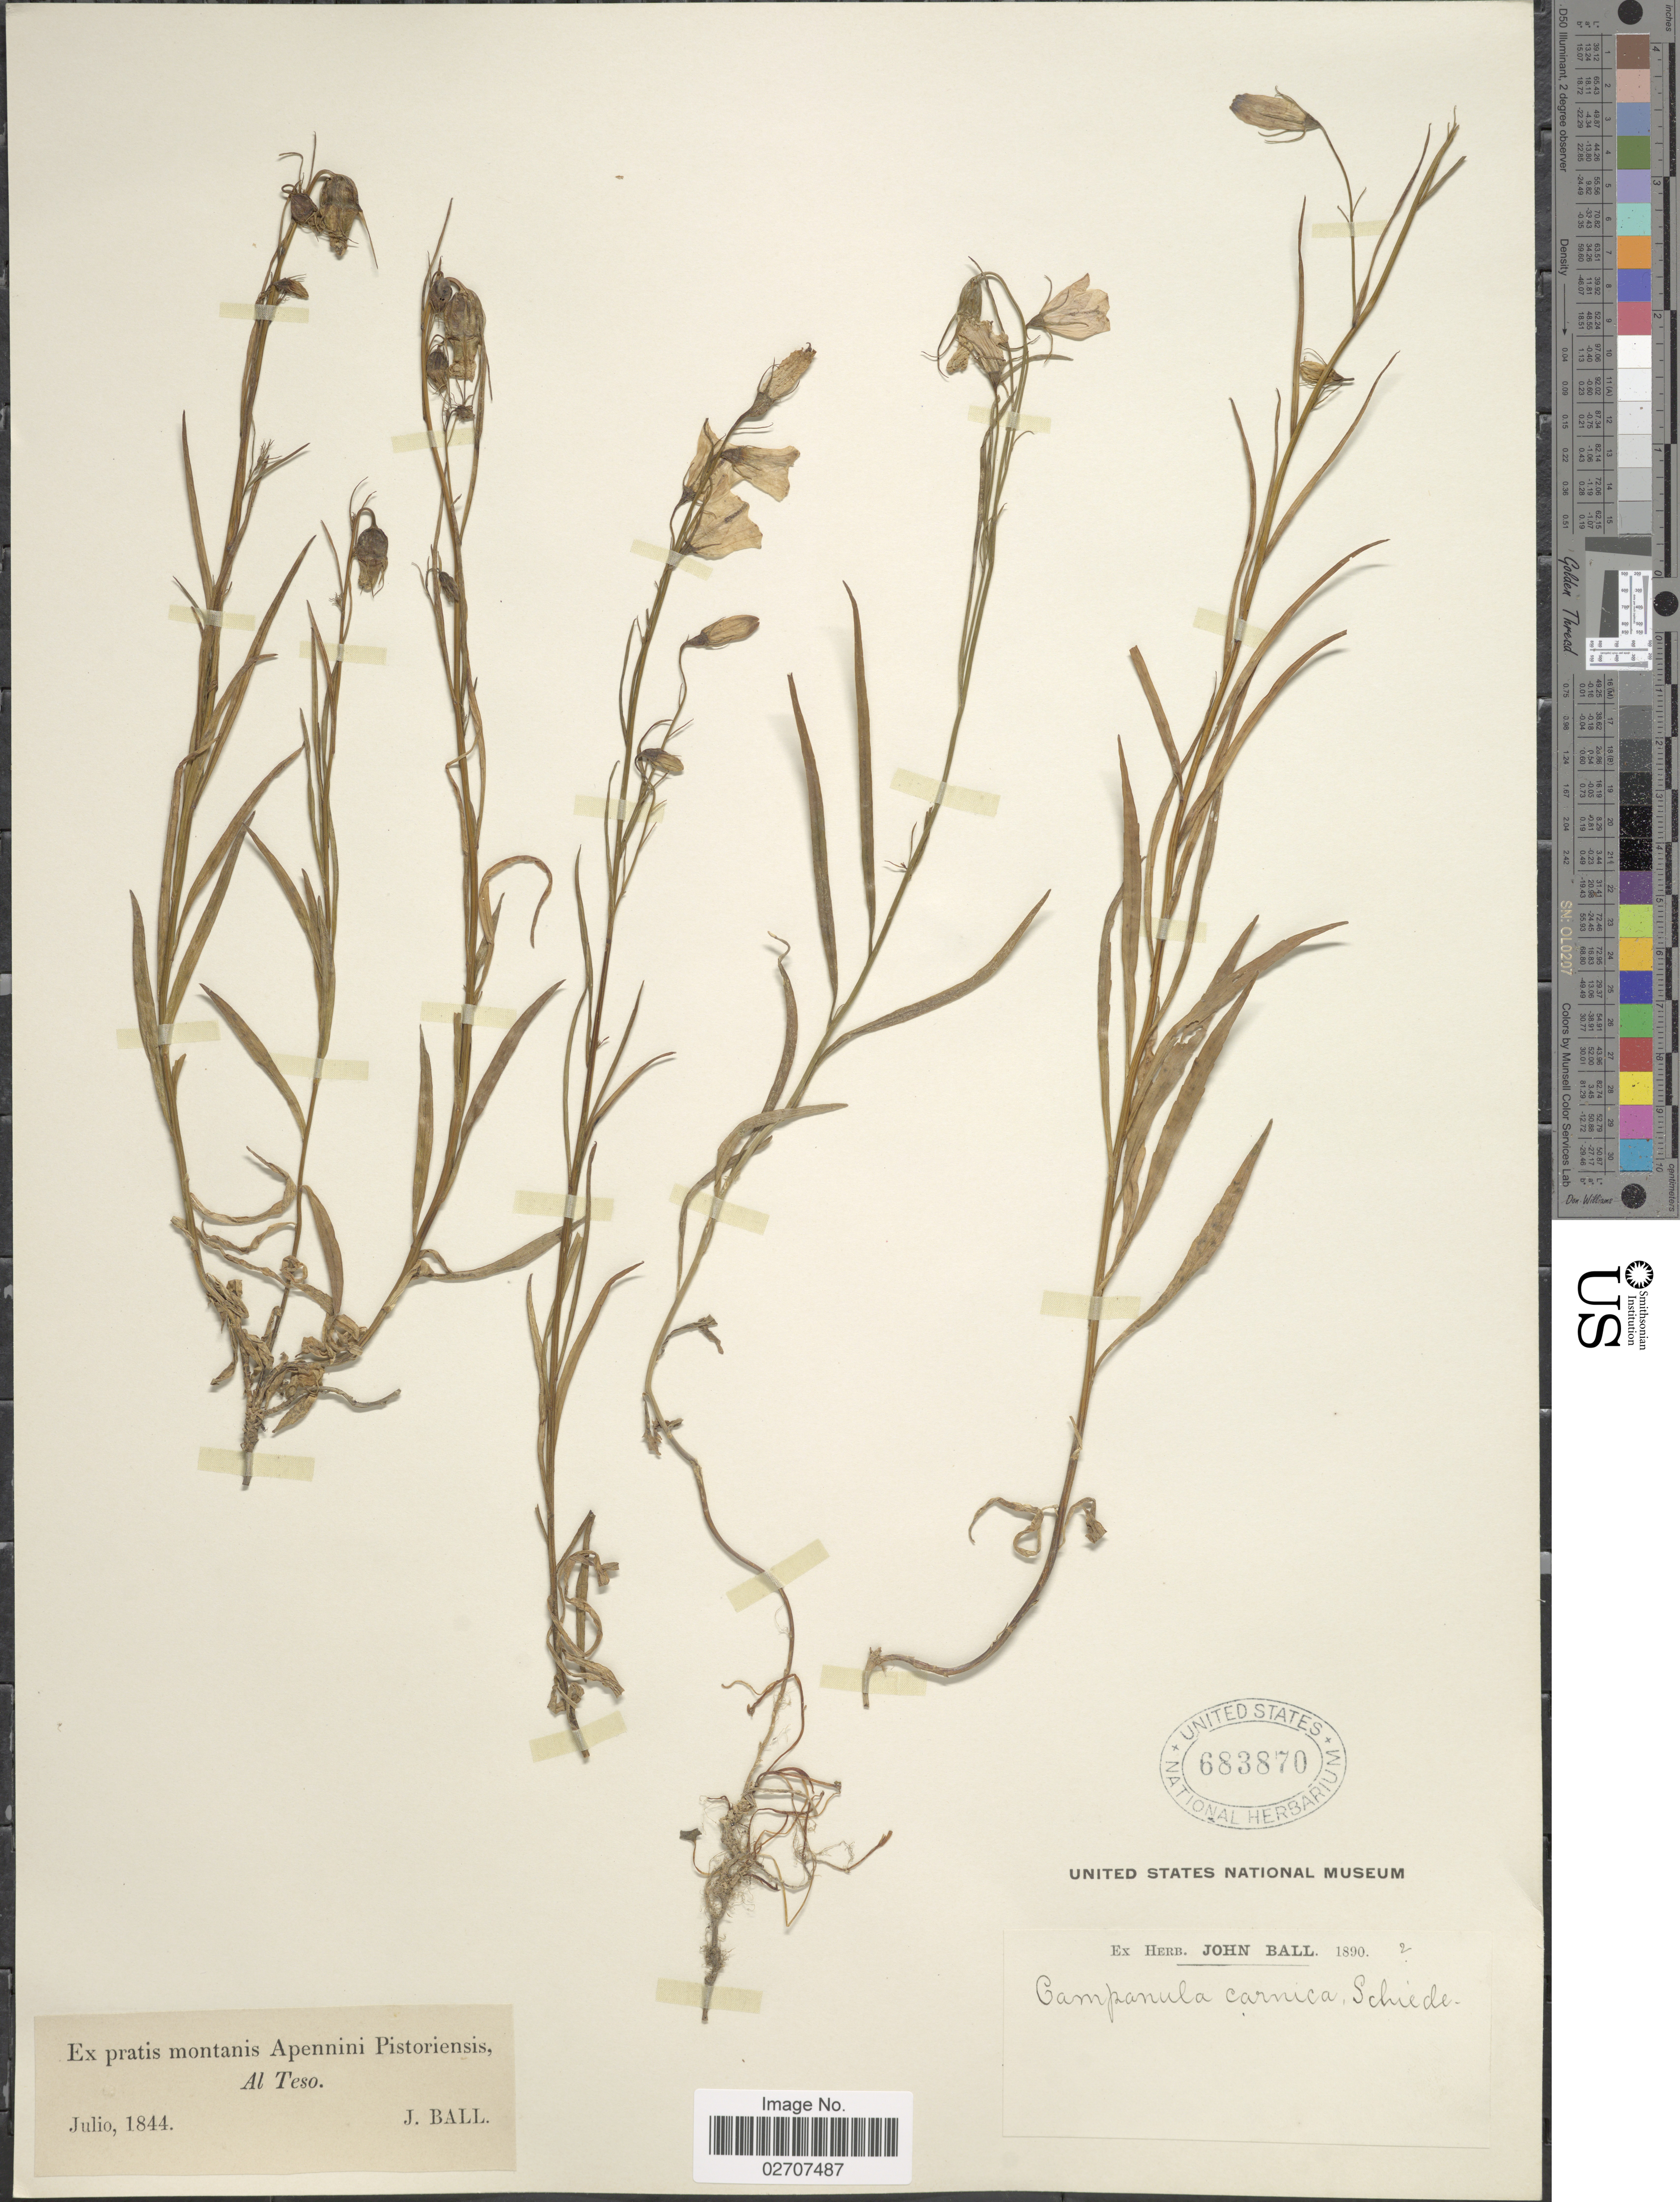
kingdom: Plantae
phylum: Tracheophyta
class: Magnoliopsida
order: Asterales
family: Campanulaceae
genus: Campanula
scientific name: Campanula carnica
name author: Schiede ex Mert. & W.D.J. Koch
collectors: J. Ball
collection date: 1844-07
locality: Ex pratis montanis Apennini Pistoriensis, Al Teso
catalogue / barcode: US 683870